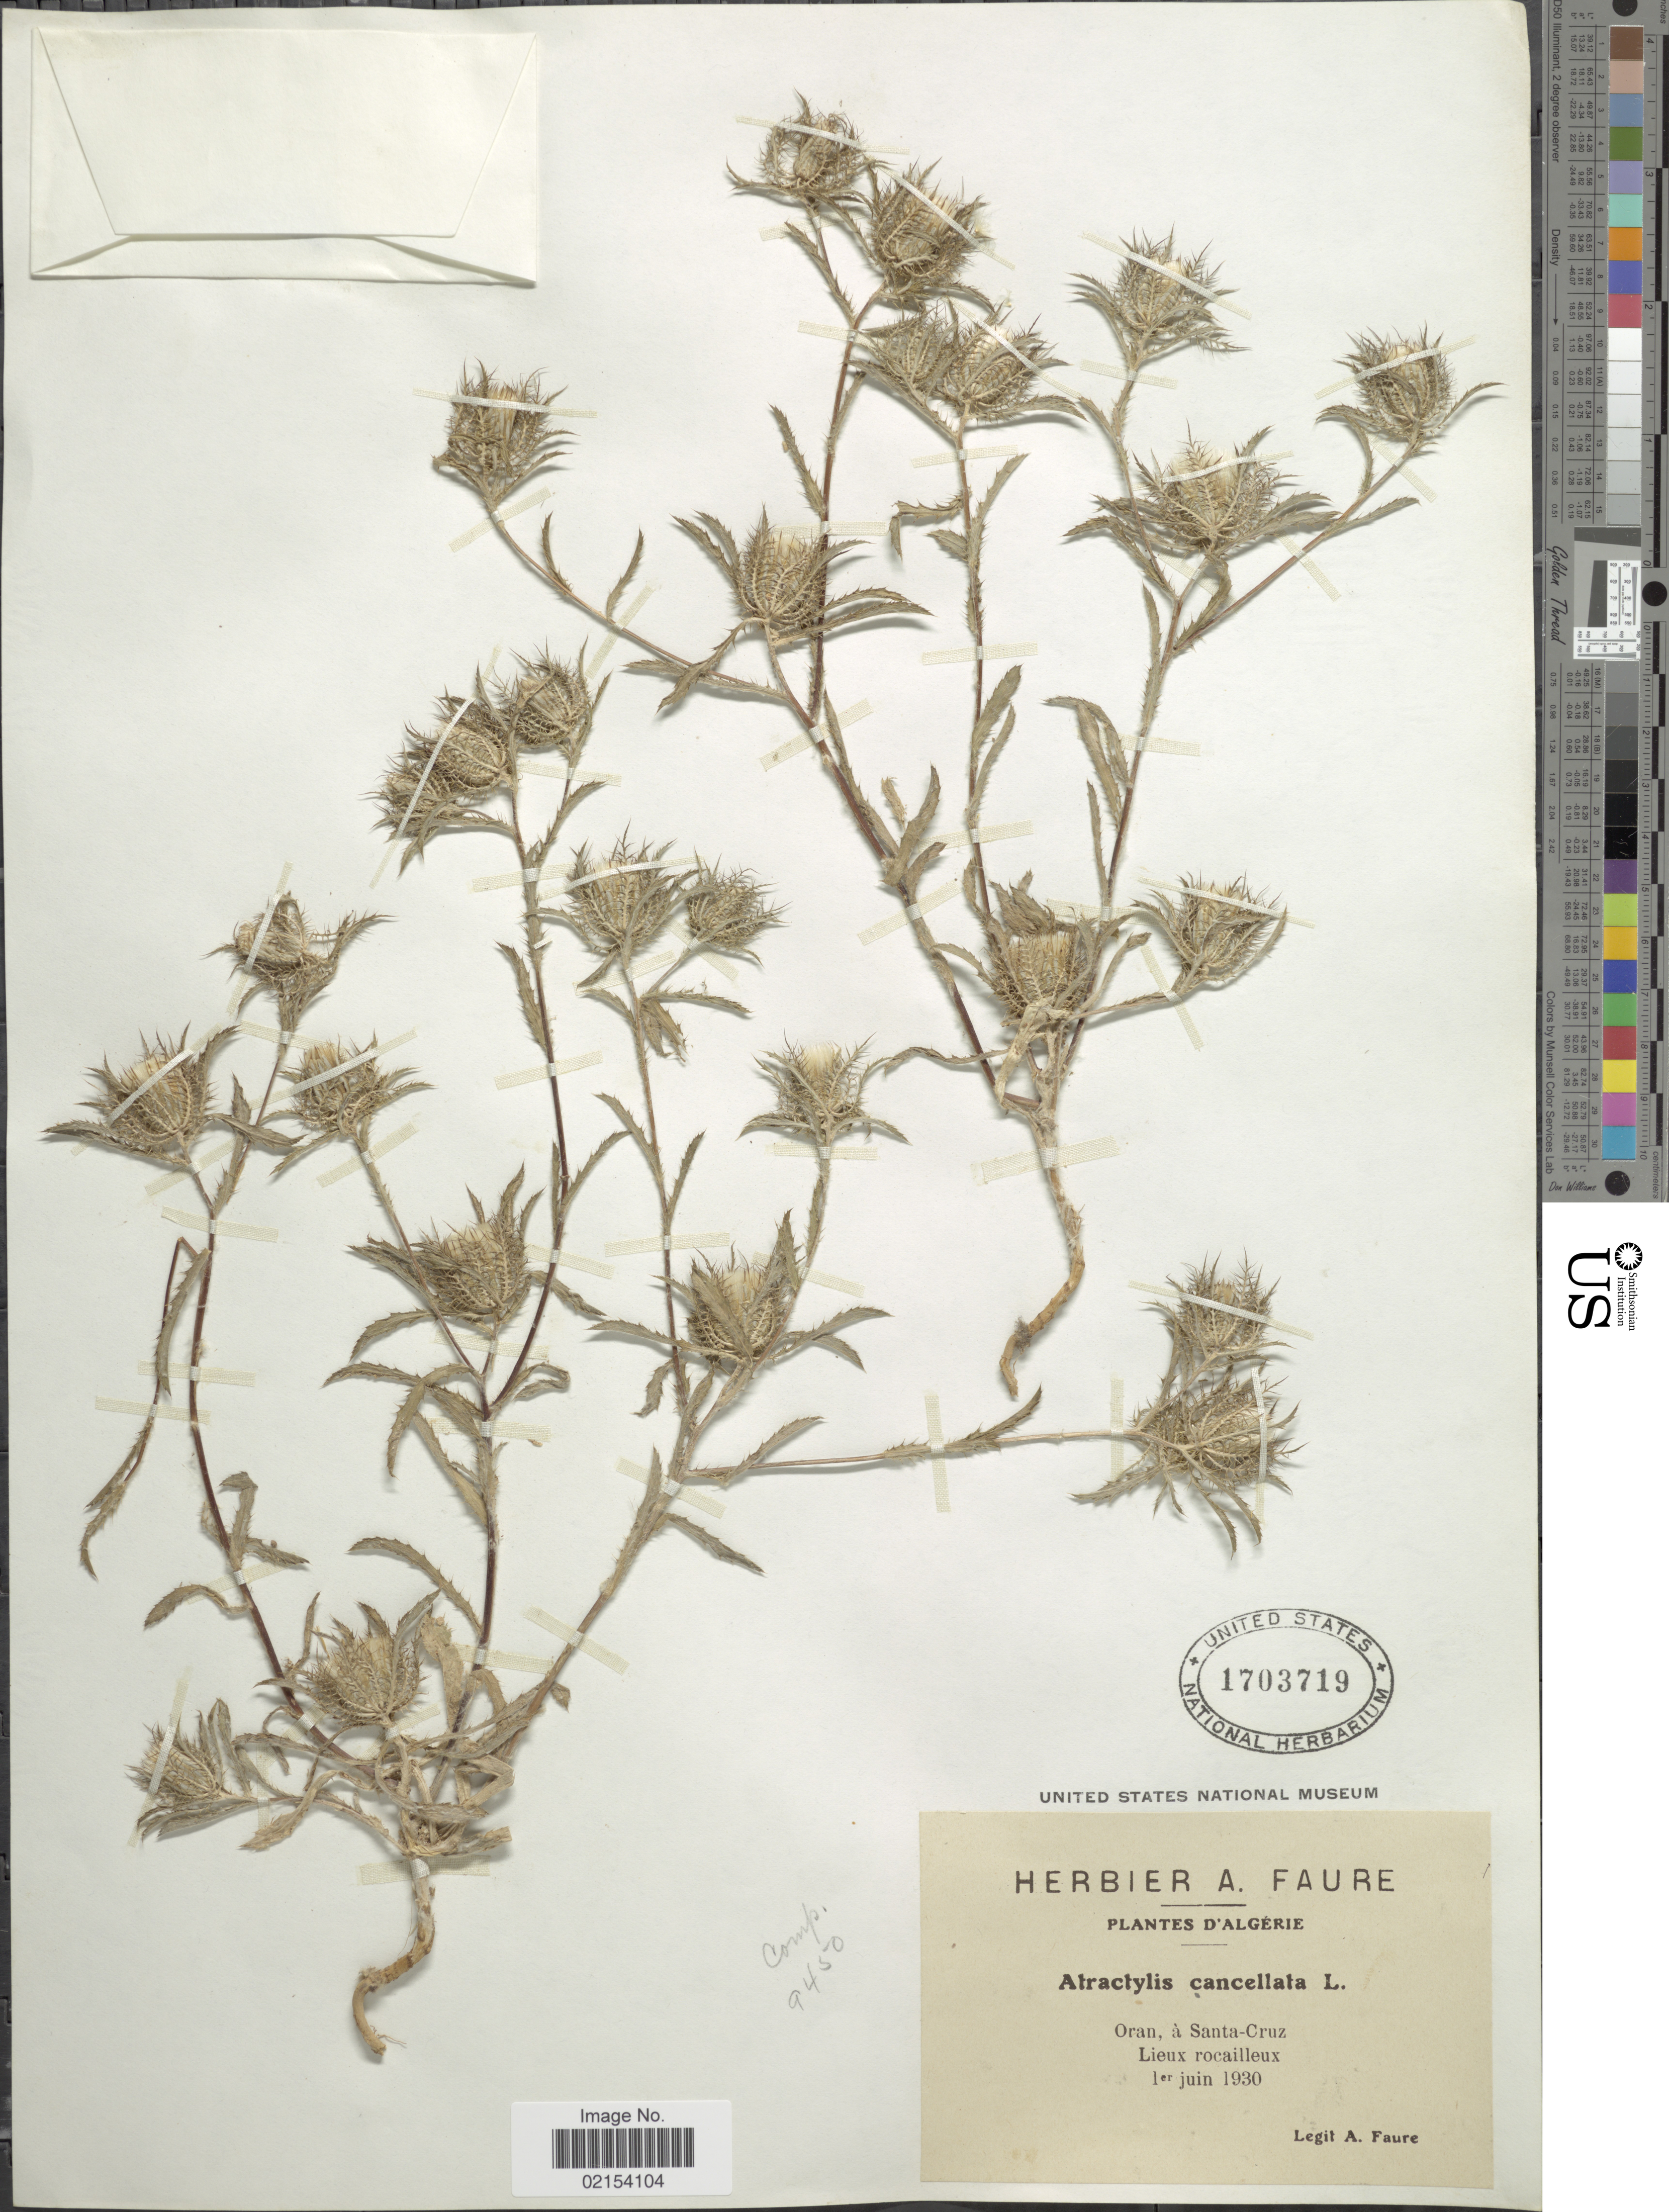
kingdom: Plantae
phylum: Tracheophyta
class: Magnoliopsida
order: Asterales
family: Asteraceae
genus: Atractylis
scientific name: Atractylis cancellata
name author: L.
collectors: A. Faure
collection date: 1930-06-01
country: Algeria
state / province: Oran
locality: A Santa-Cruz. Lieux rocailleux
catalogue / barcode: US 1703719